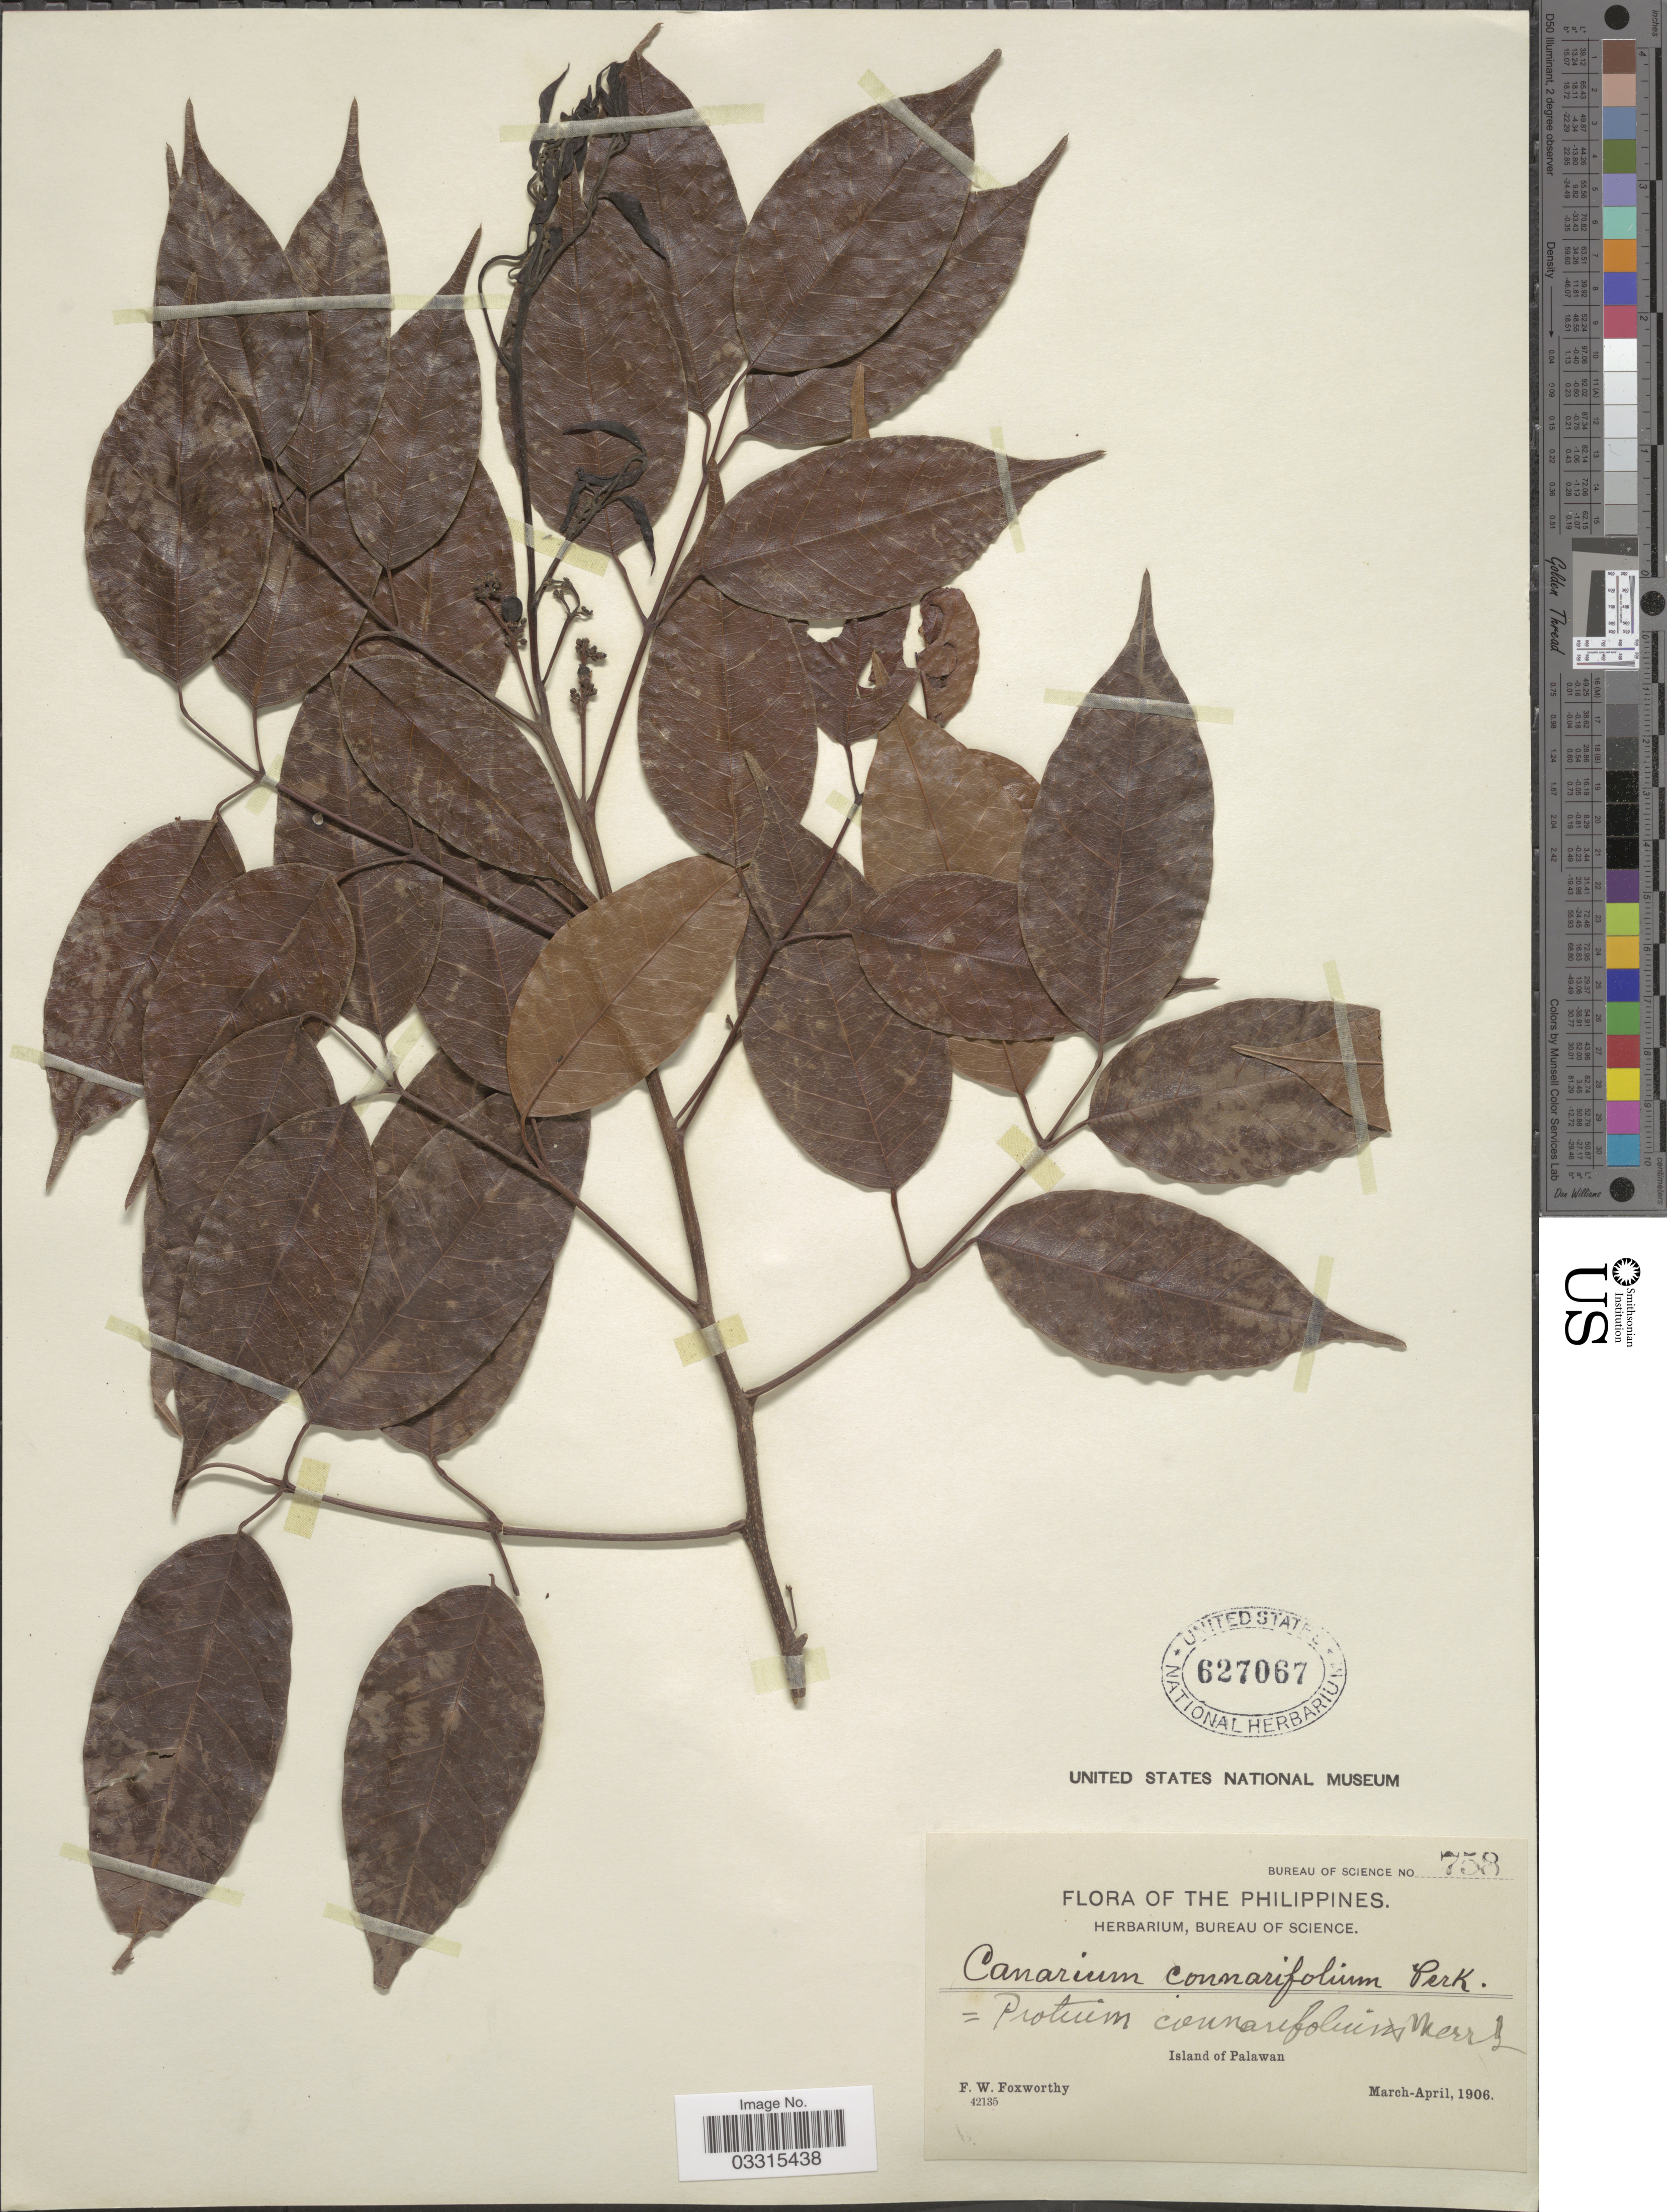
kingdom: Plantae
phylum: Tracheophyta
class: Magnoliopsida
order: Sapindales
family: Burseraceae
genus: Protium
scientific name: Protium connarifolium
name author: (G. Perkins) Merr.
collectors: F. W. Foxworthy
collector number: Bureau of Science 758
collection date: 1906-03/1906-04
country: Philippines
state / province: Mimaropa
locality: Island of Palawan.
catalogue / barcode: US 627067